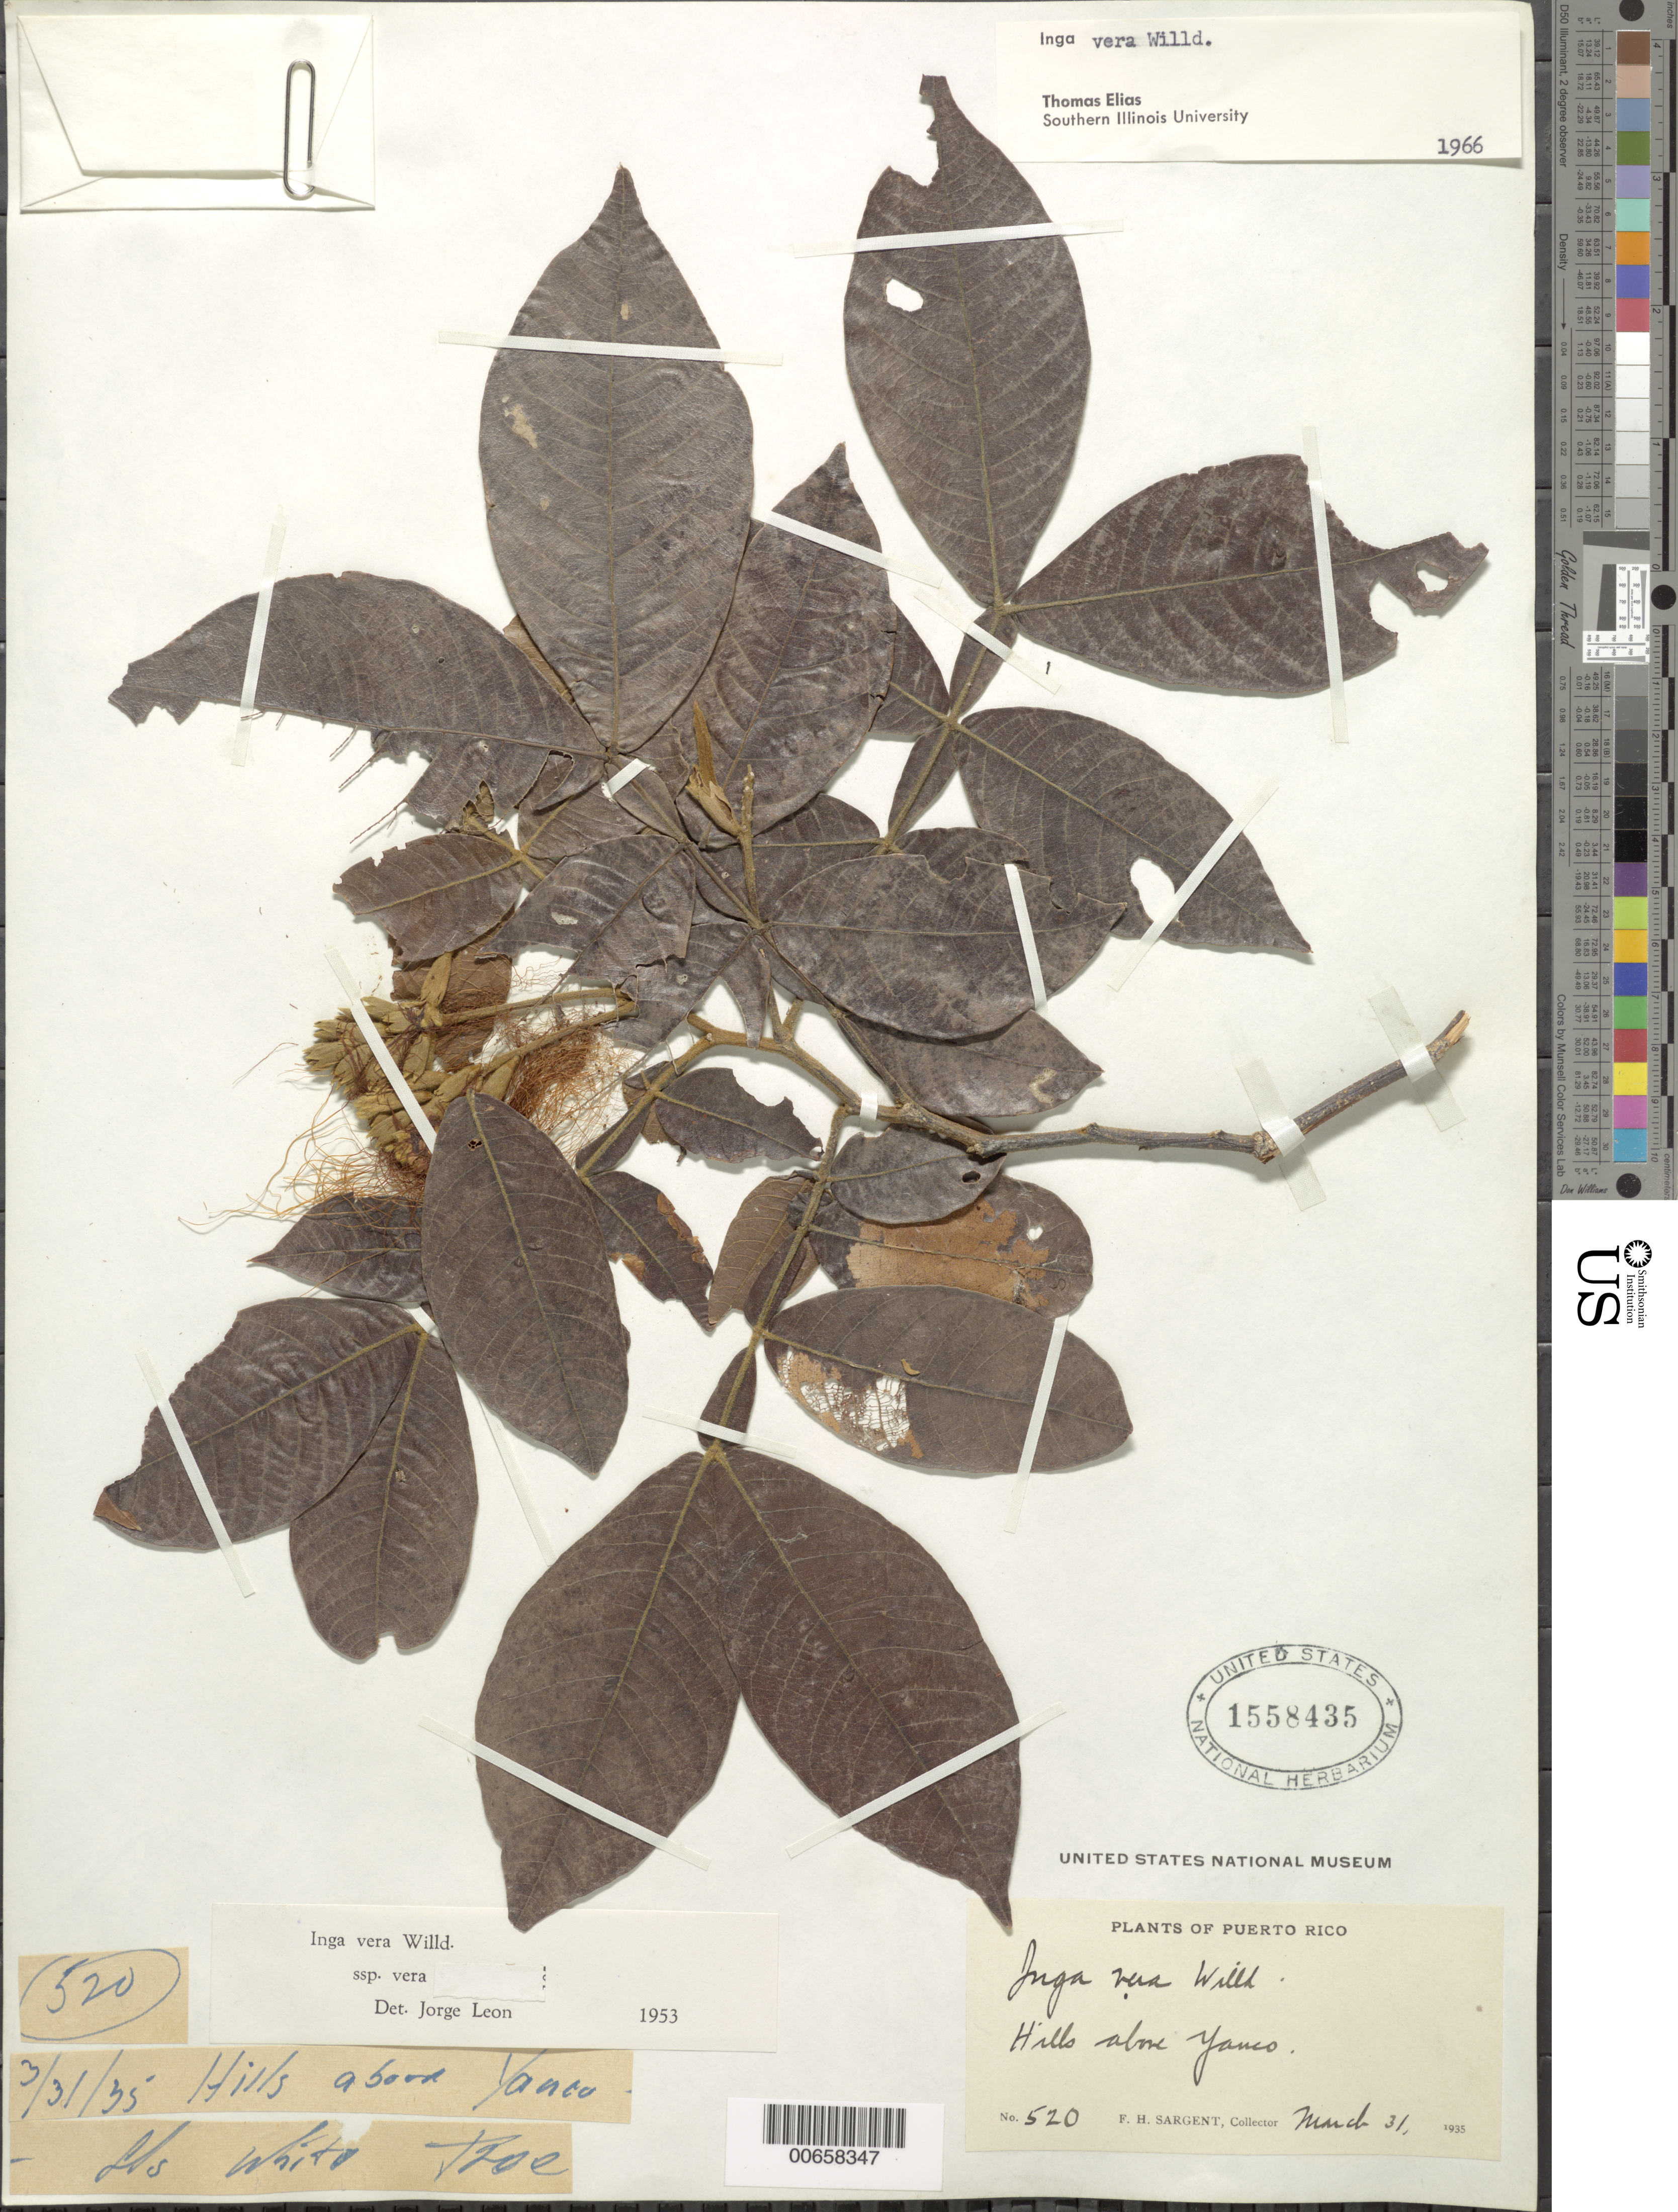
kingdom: Plantae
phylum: Tracheophyta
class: Magnoliopsida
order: Fabales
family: Fabaceae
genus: Inga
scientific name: Inga vera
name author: Willd.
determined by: Elias, T., (SIU), Southern Illinois University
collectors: F. H. Sargent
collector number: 520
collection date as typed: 31 Mar 1935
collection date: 1935-03-31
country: Puerto Rico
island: Greater Antilles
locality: Yauco, hills above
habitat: Hills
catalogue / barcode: US 1558435